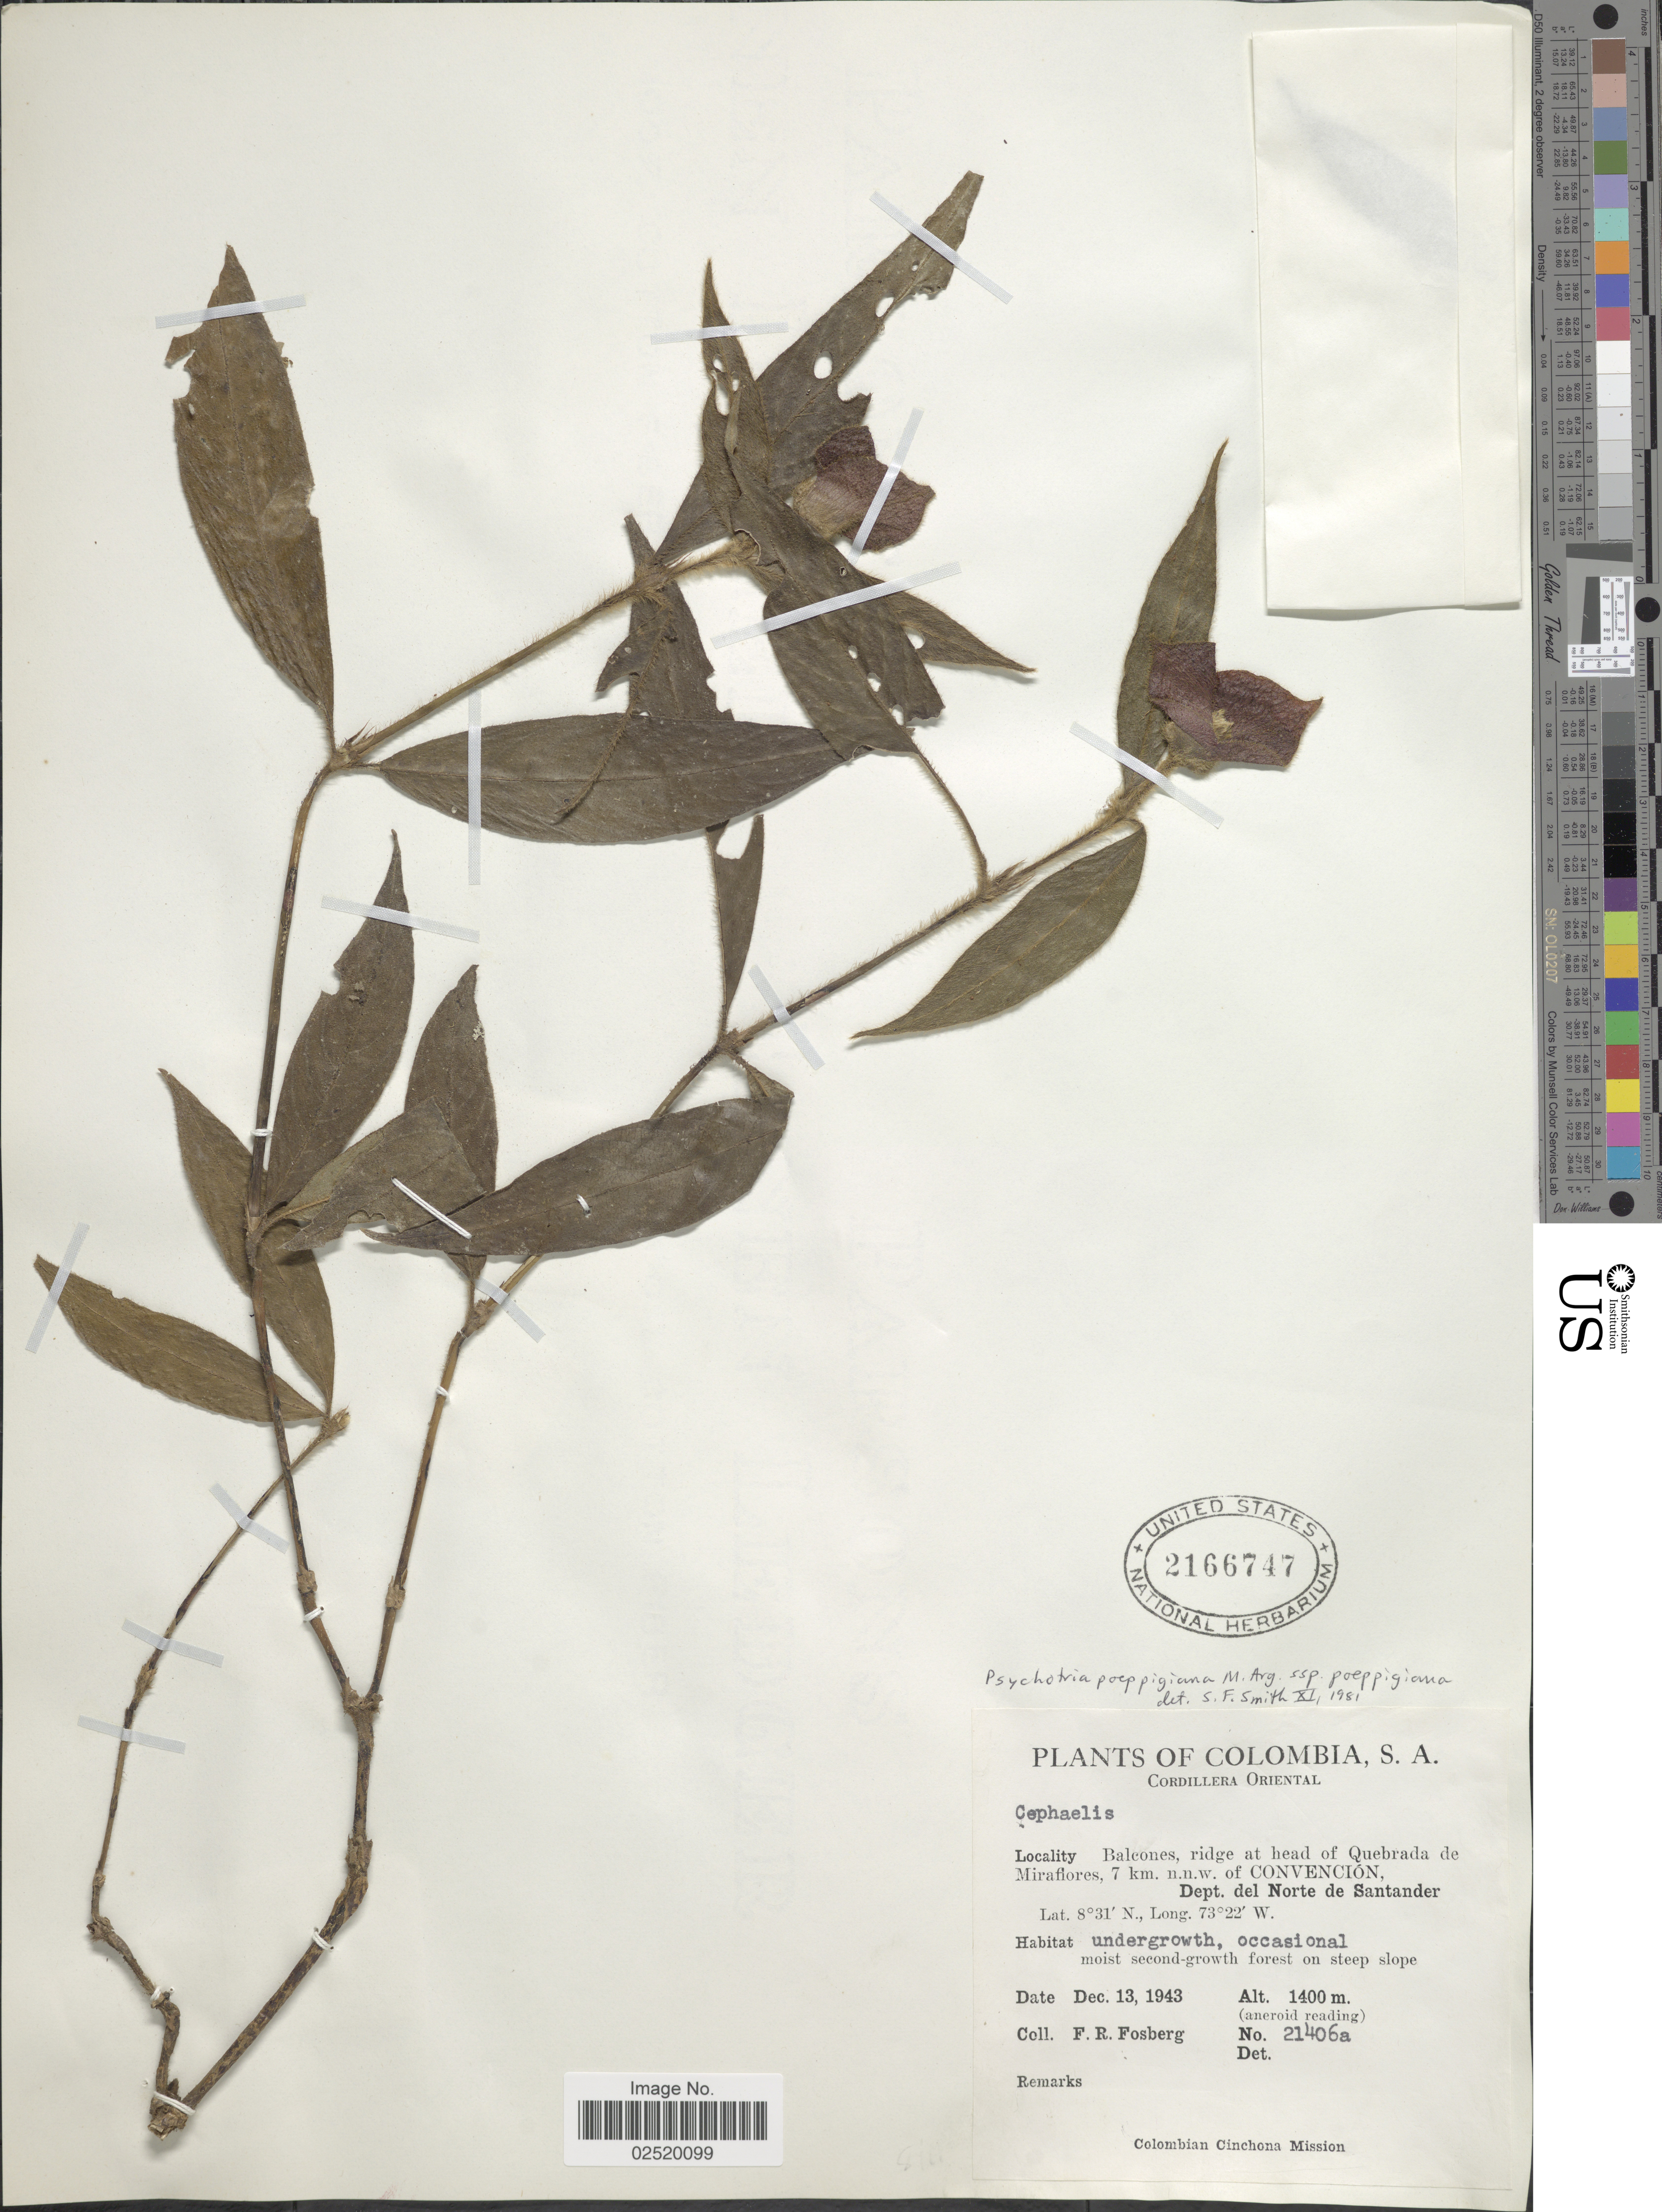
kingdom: Plantae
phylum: Tracheophyta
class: Magnoliopsida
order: Gentianales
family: Rubiaceae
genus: Psychotria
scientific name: Psychotria poeppigiana subsp. poeppigiana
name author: Müll. Arg.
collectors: F. R. Fosberg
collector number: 21406a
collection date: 1943-12-13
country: Colombia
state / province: Norte de Santander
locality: Cordillera Oriental, Balcones, ridge at head of Quebrada de Miraflores, 7 km. n.n.w. of Convencion, Dept. del Norte de Santander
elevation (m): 1400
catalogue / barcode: US 2166747